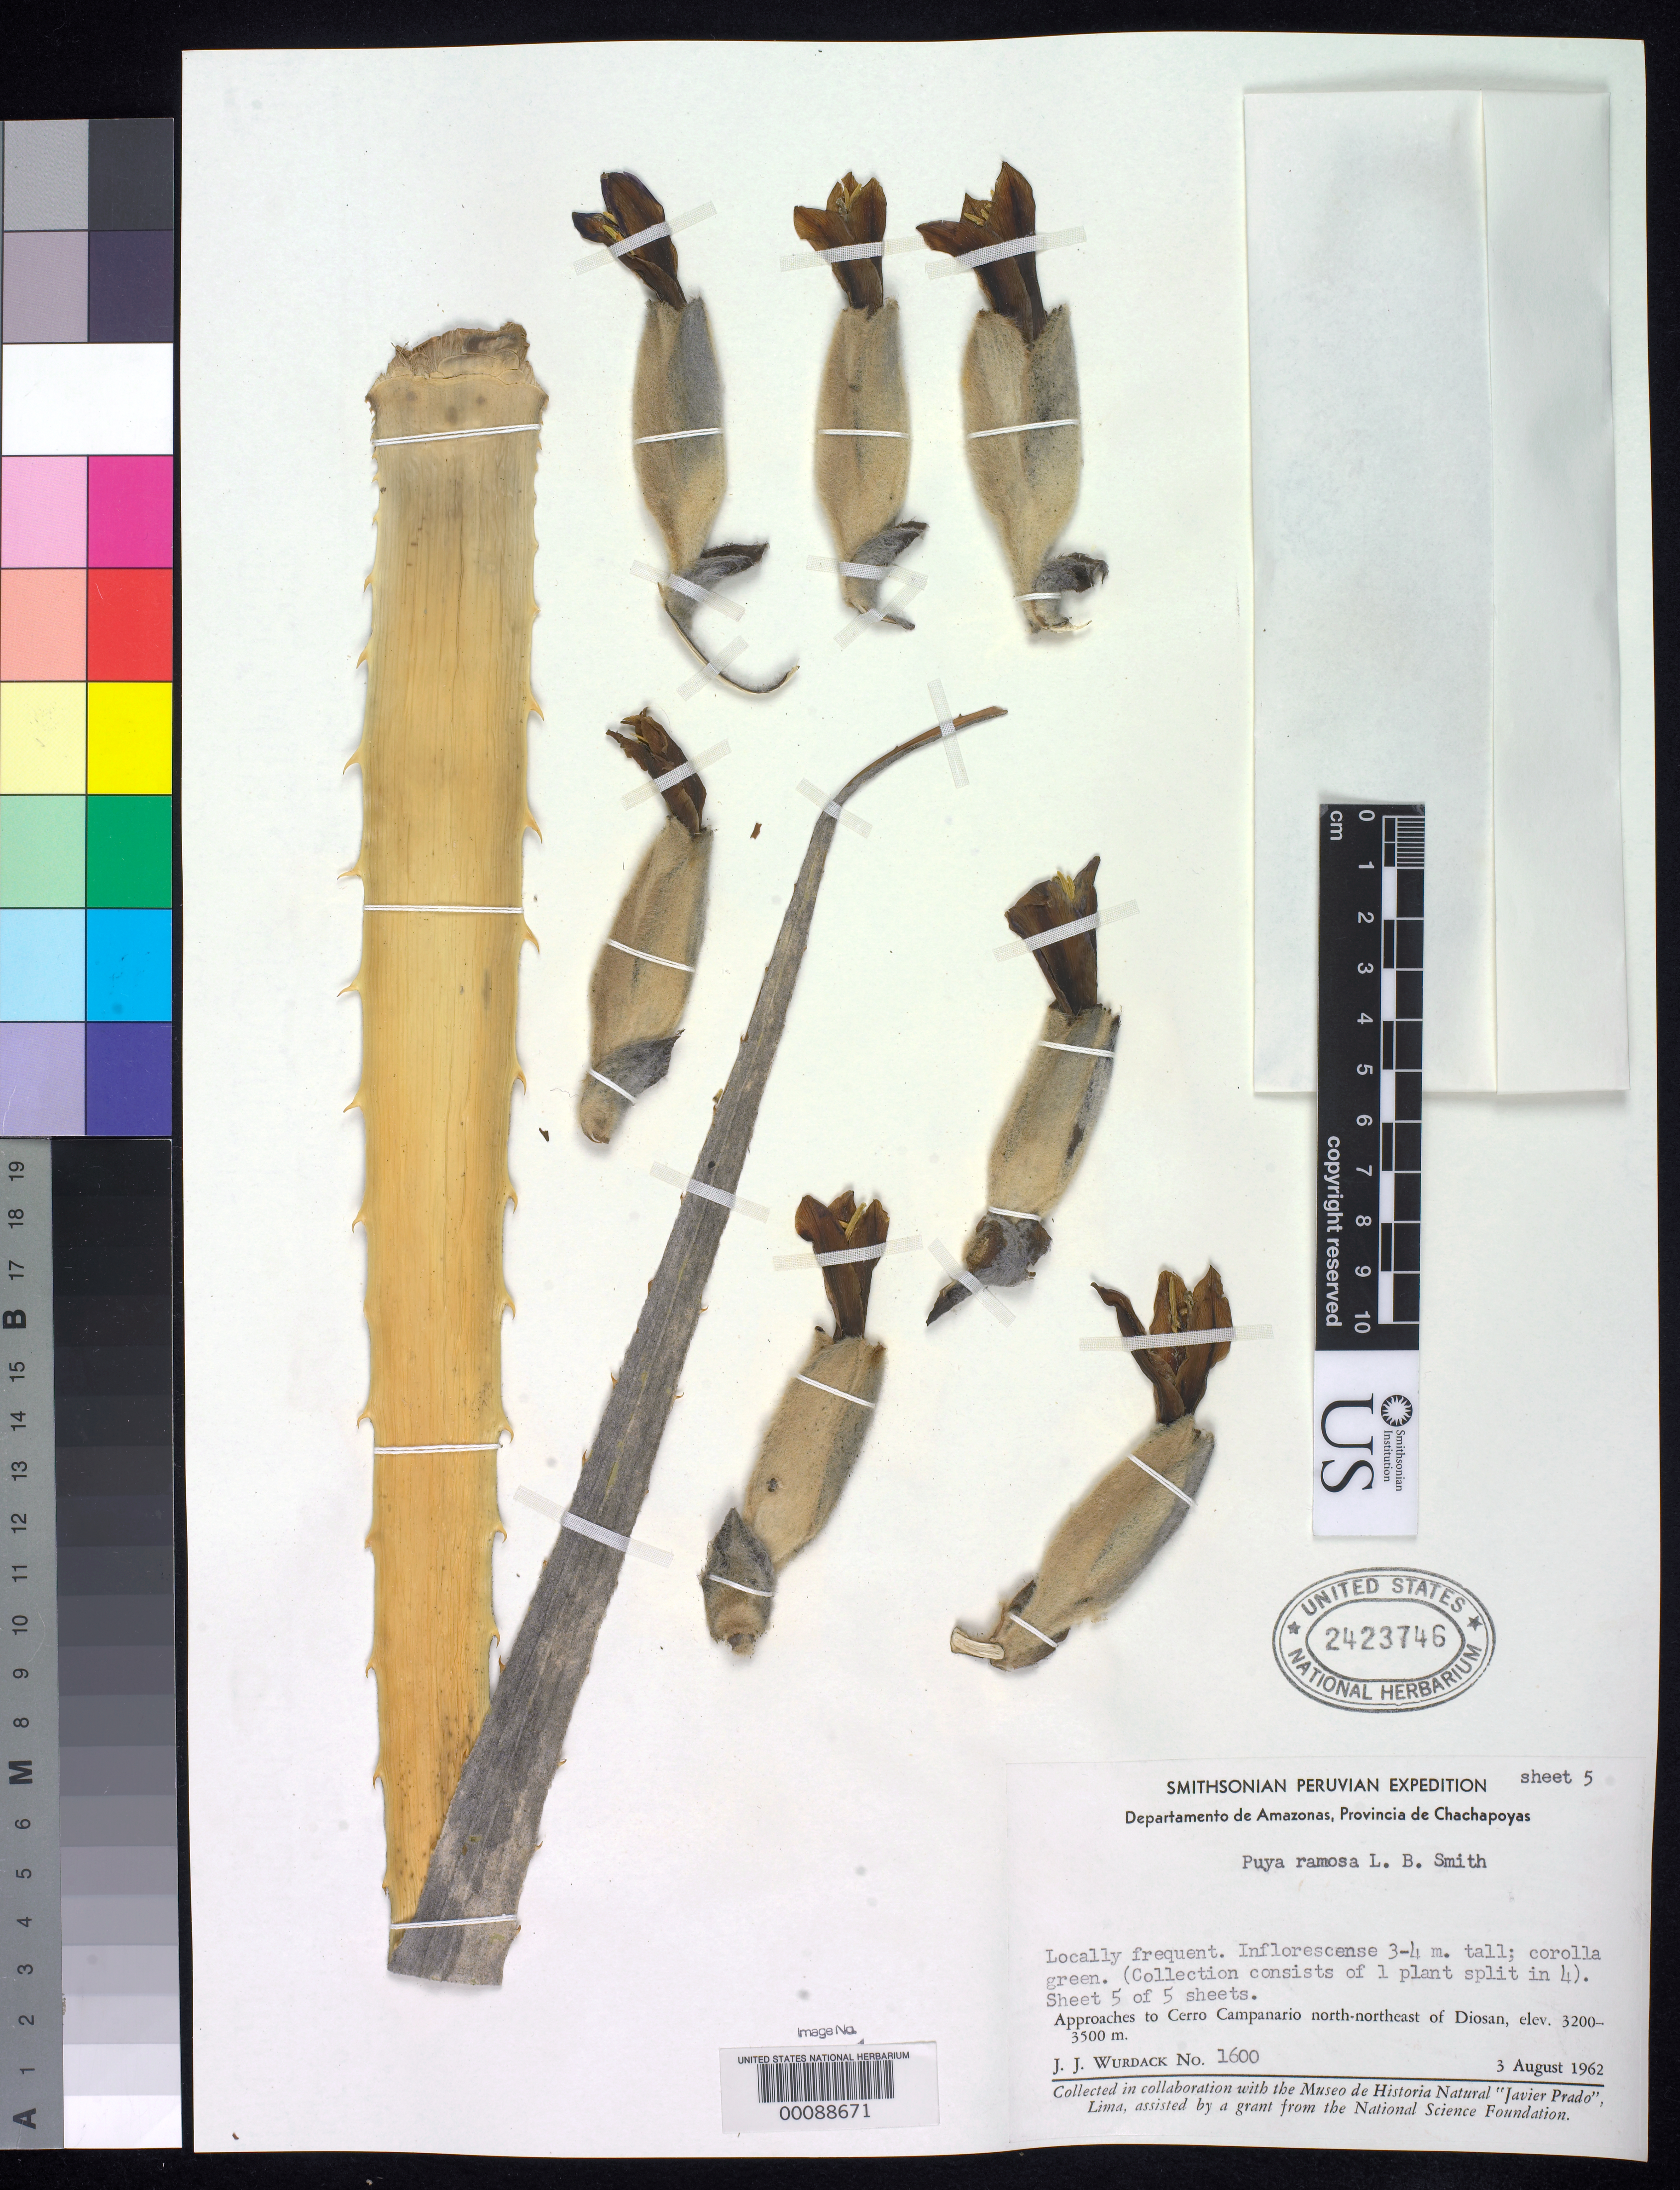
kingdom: Plantae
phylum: Tracheophyta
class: Liliopsida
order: Poales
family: Bromeliaceae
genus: Puya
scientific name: Puya ramosa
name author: L.B. Sm.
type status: Holotype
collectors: J. J. Wurdack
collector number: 1600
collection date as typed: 03 Aug 1962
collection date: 1962-08-03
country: Peru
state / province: Amazonas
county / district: Chachapoyas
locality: approach to Cerro Campanario NNE of Diosan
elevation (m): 3200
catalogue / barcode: US 2423746